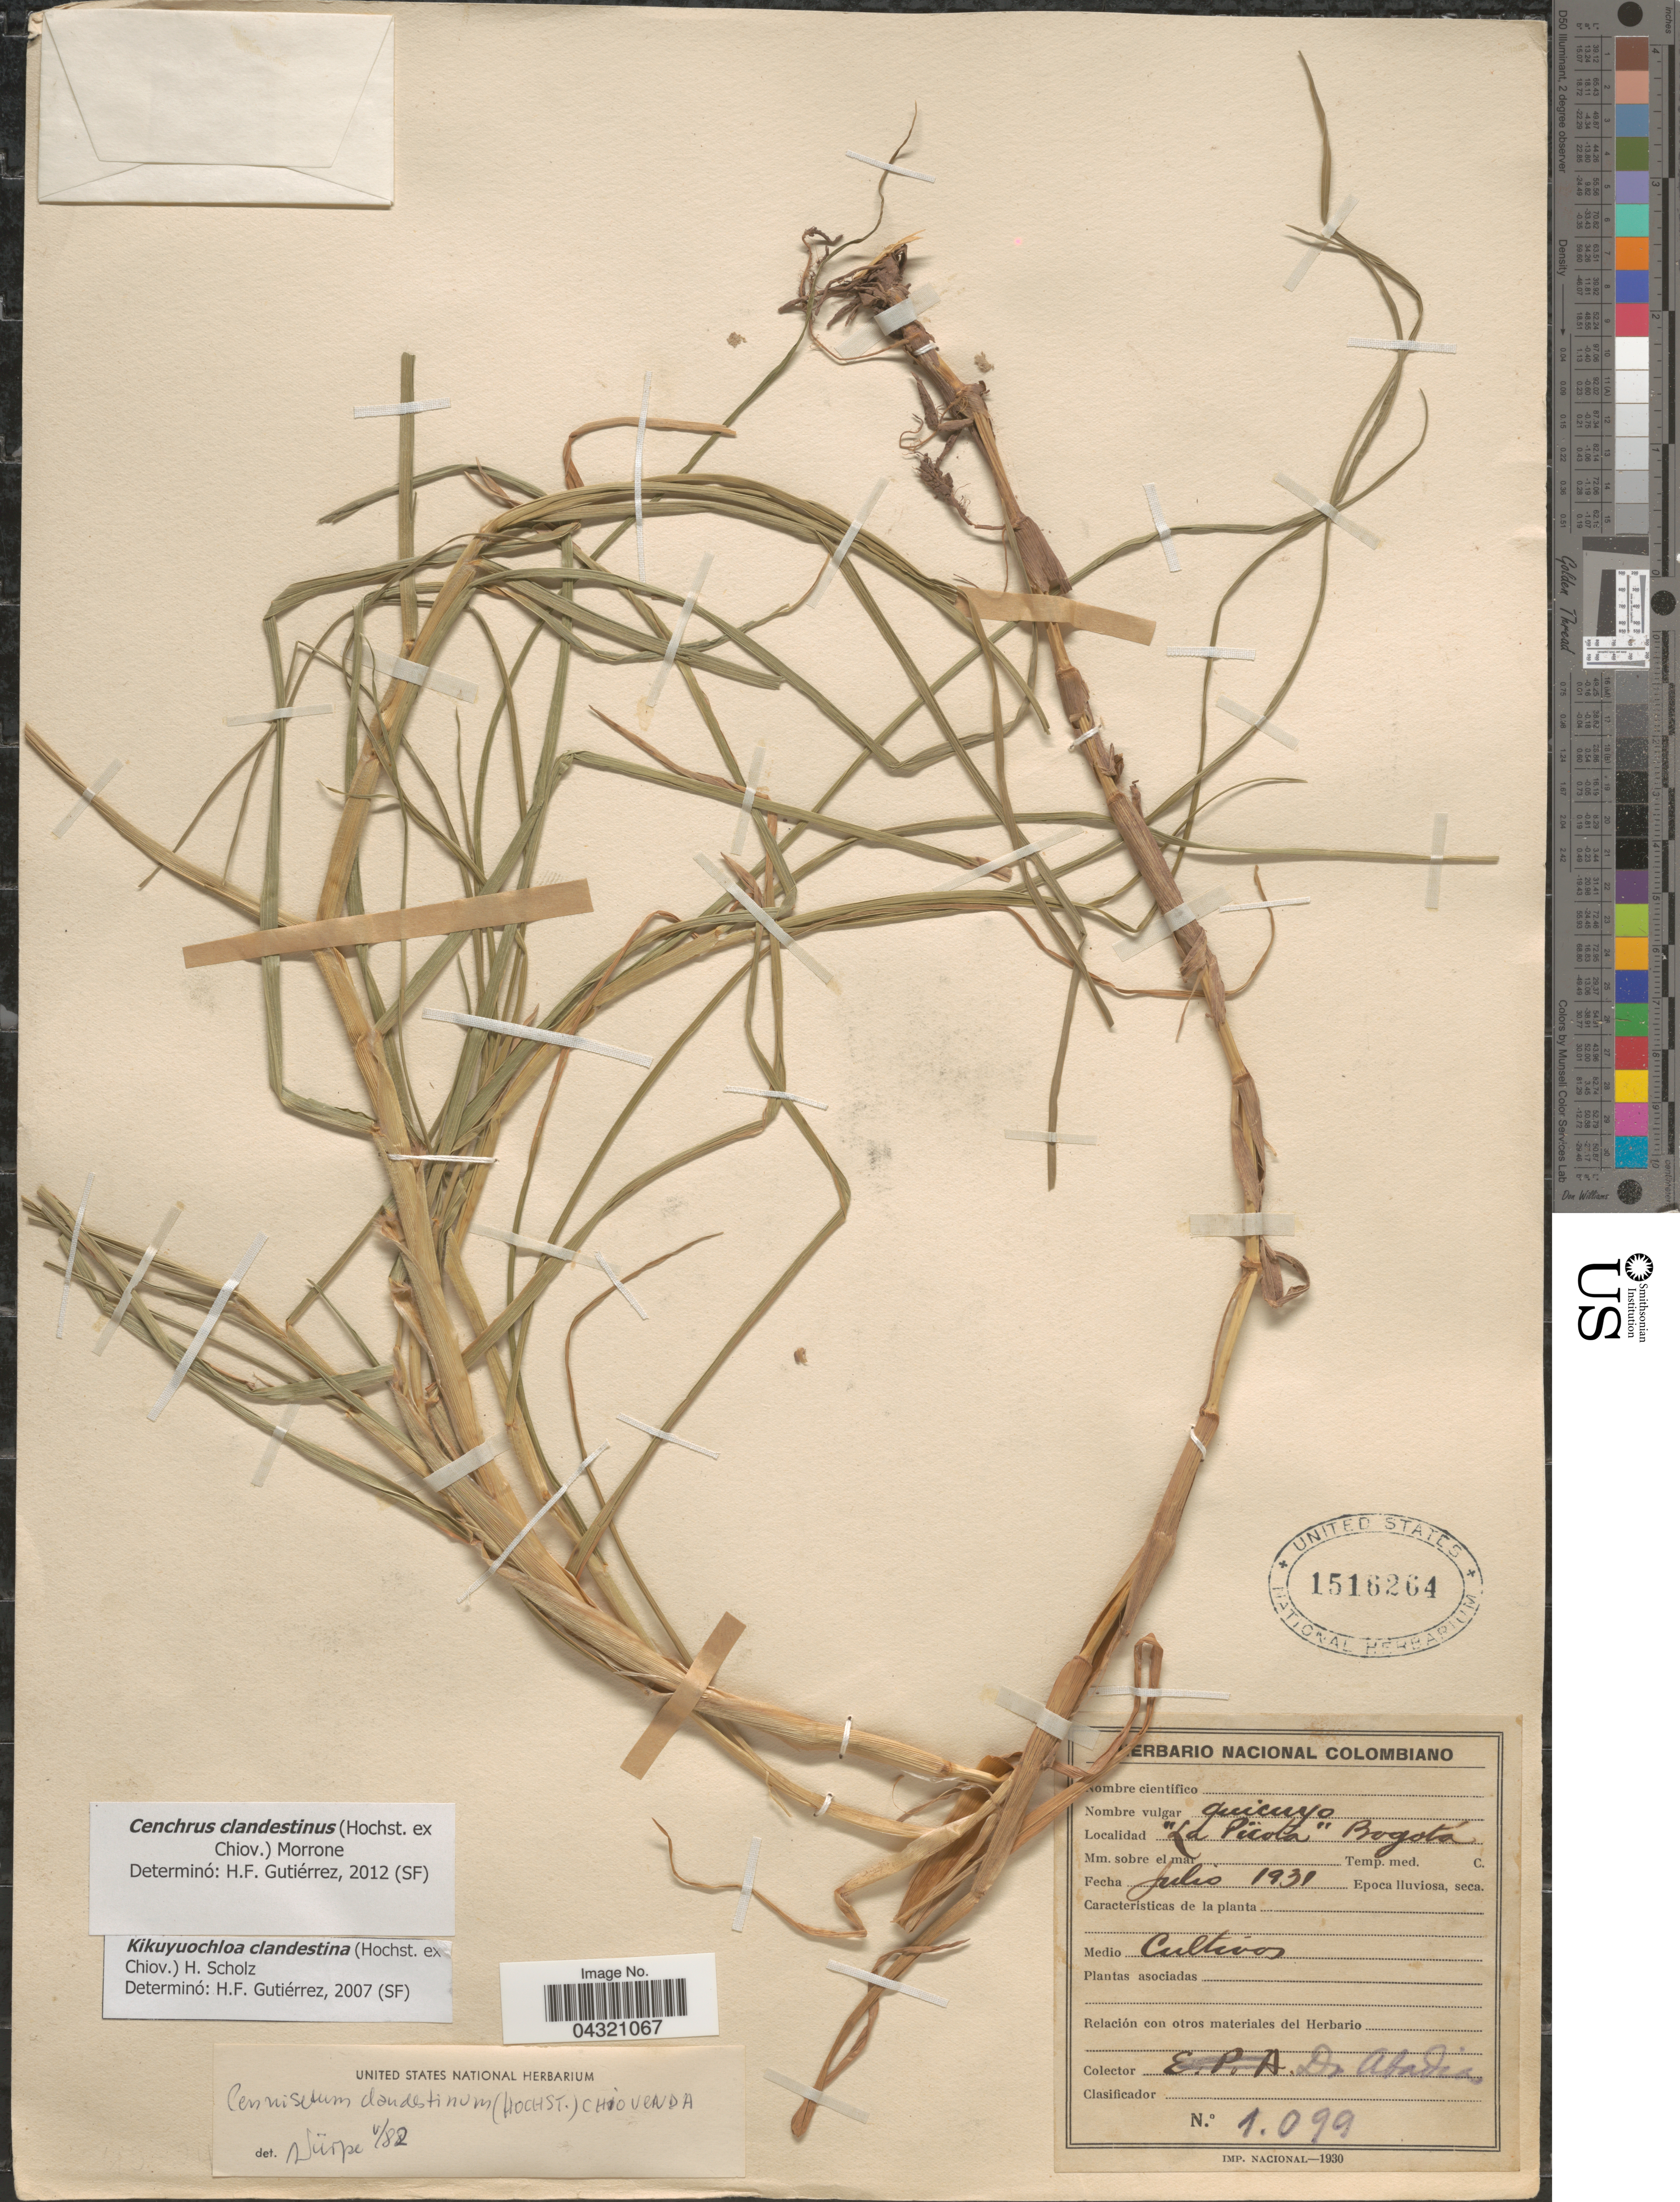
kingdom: Plantae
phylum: Tracheophyta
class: Liliopsida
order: Poales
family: Poaceae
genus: Cenchrus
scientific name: Cenchrus clandestinus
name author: (Hochst. & Chiov.) Morrone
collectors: Abadia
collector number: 1099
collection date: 1931-07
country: Colombia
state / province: Bogota D.C.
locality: La Picota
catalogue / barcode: US 1516264